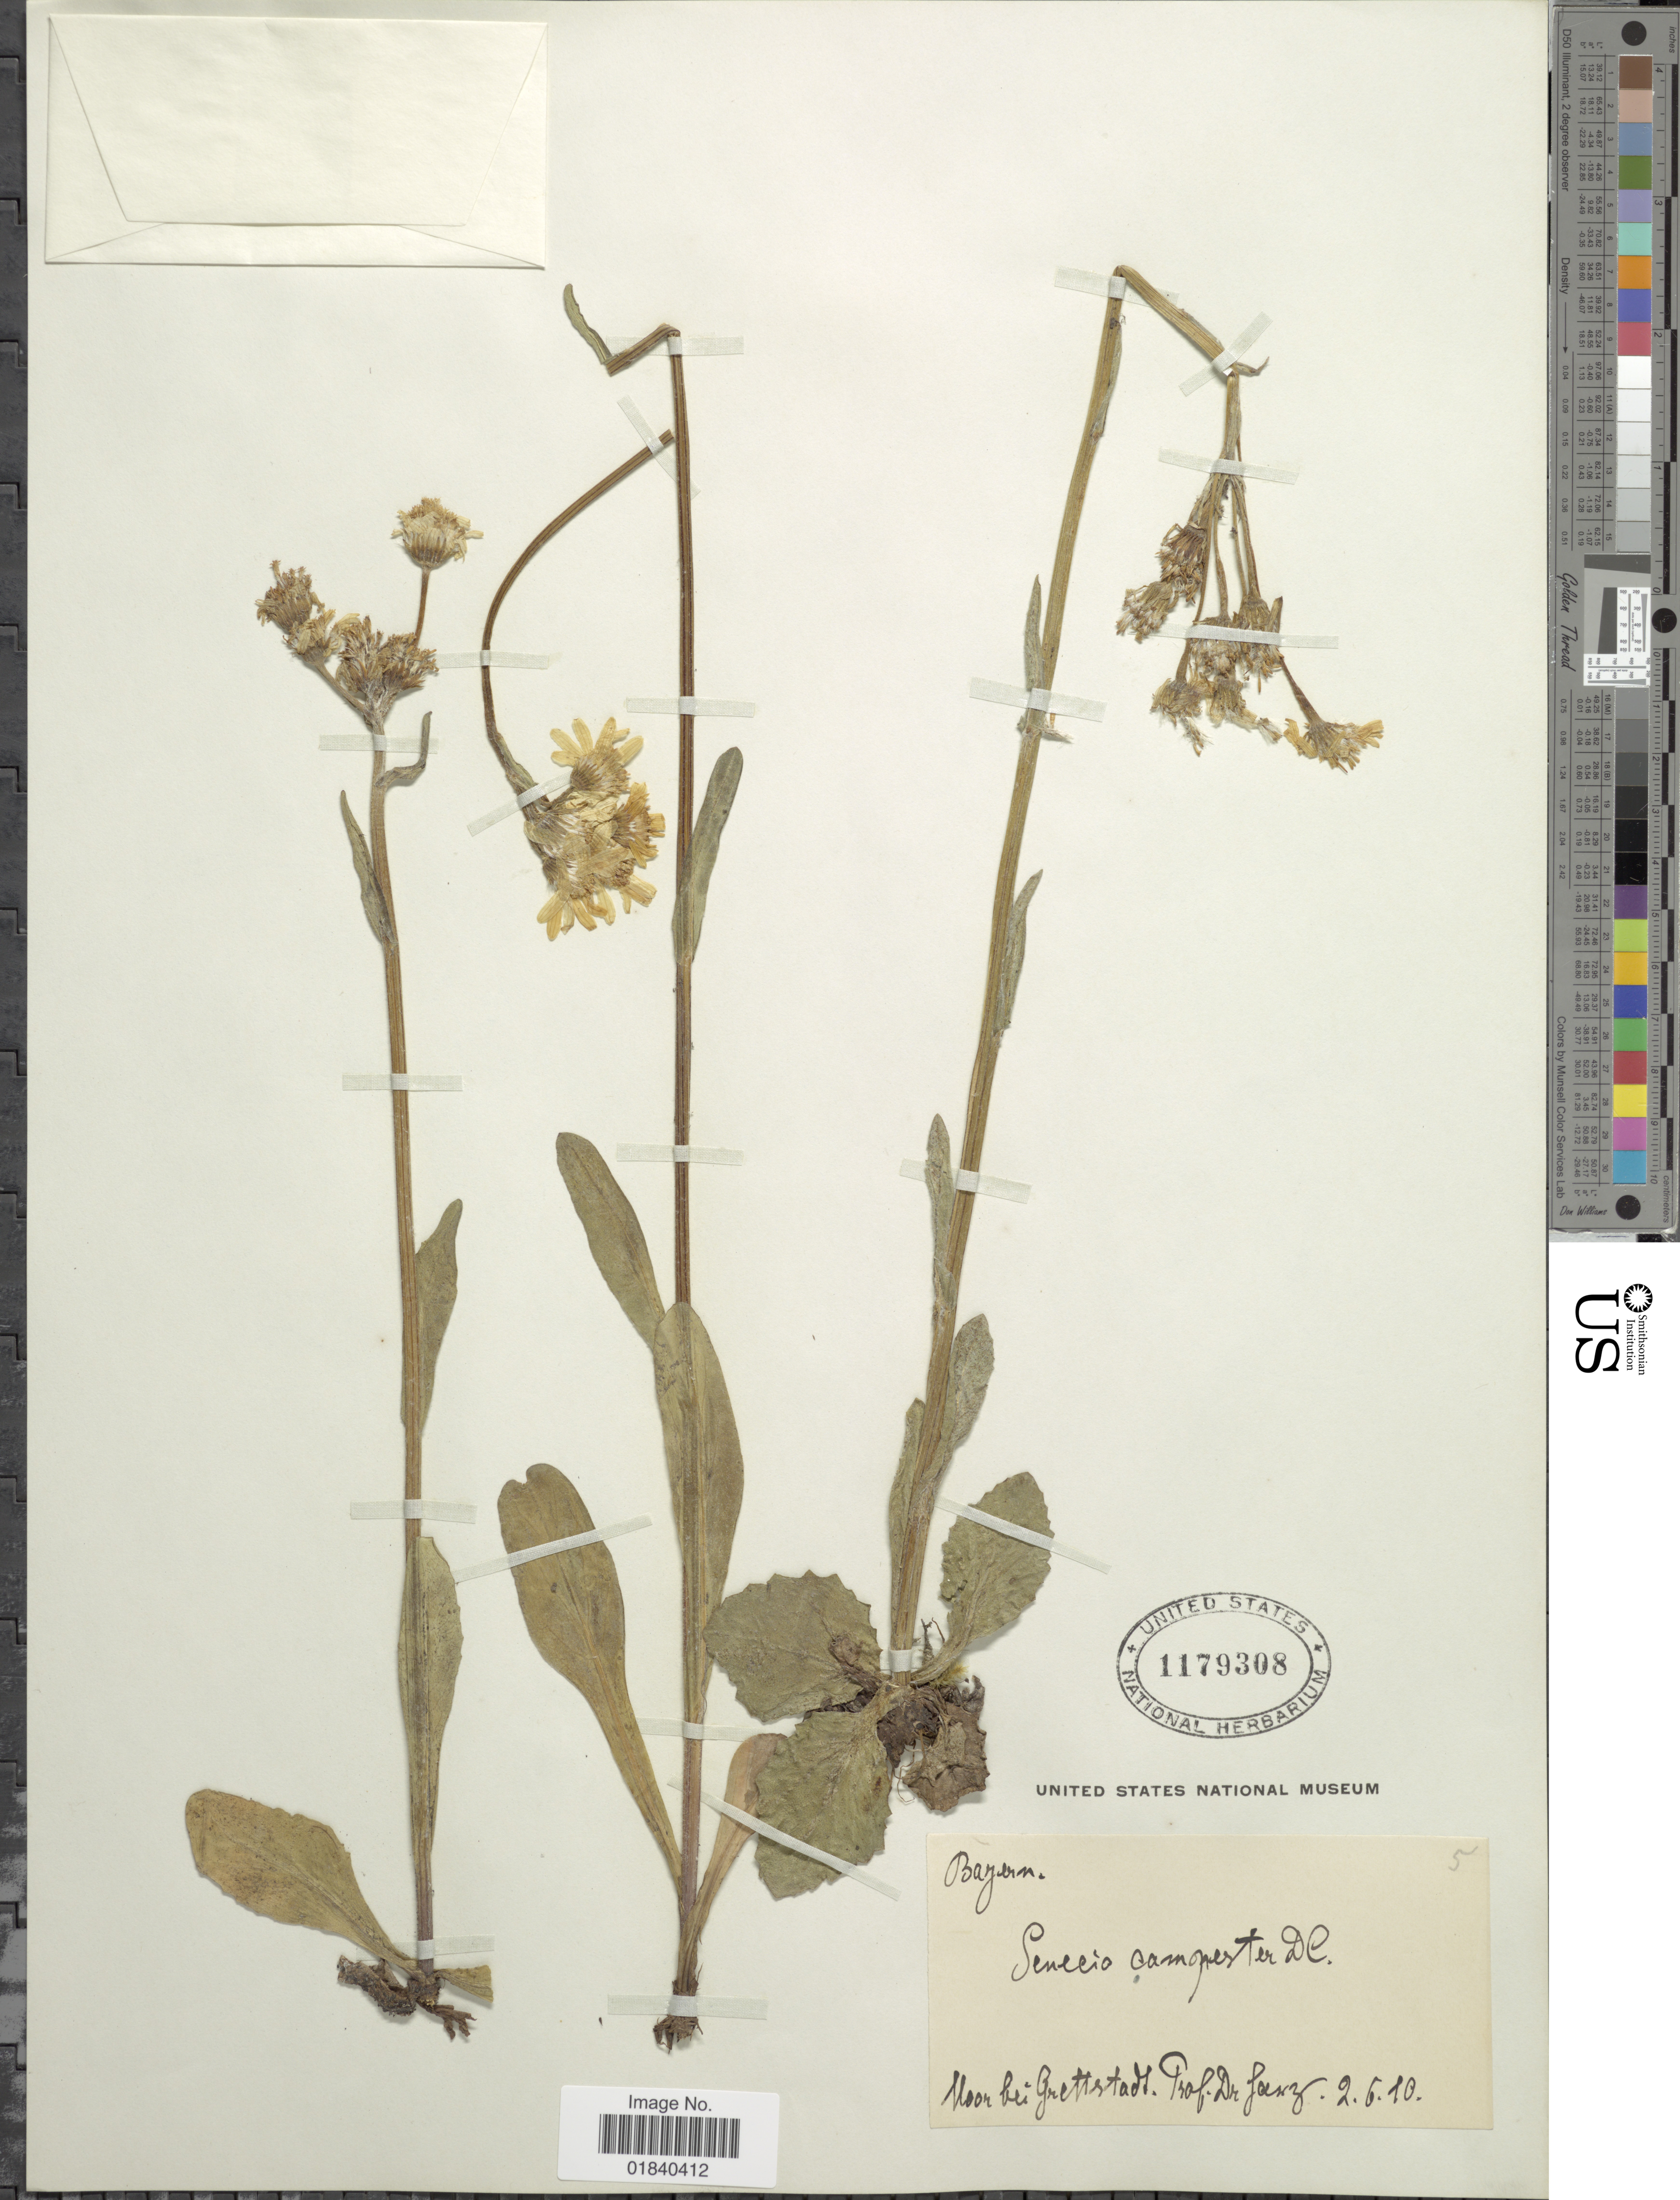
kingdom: Plantae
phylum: Tracheophyta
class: Magnoliopsida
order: Asterales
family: Asteraceae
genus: Senecio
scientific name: Senecio campestris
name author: DC.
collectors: P. Fanz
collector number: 5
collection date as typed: Transcribed d/m/y: 2/6/10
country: Germany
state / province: Bayern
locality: Bayern, Moor bei Grettstadt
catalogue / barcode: US 1179308